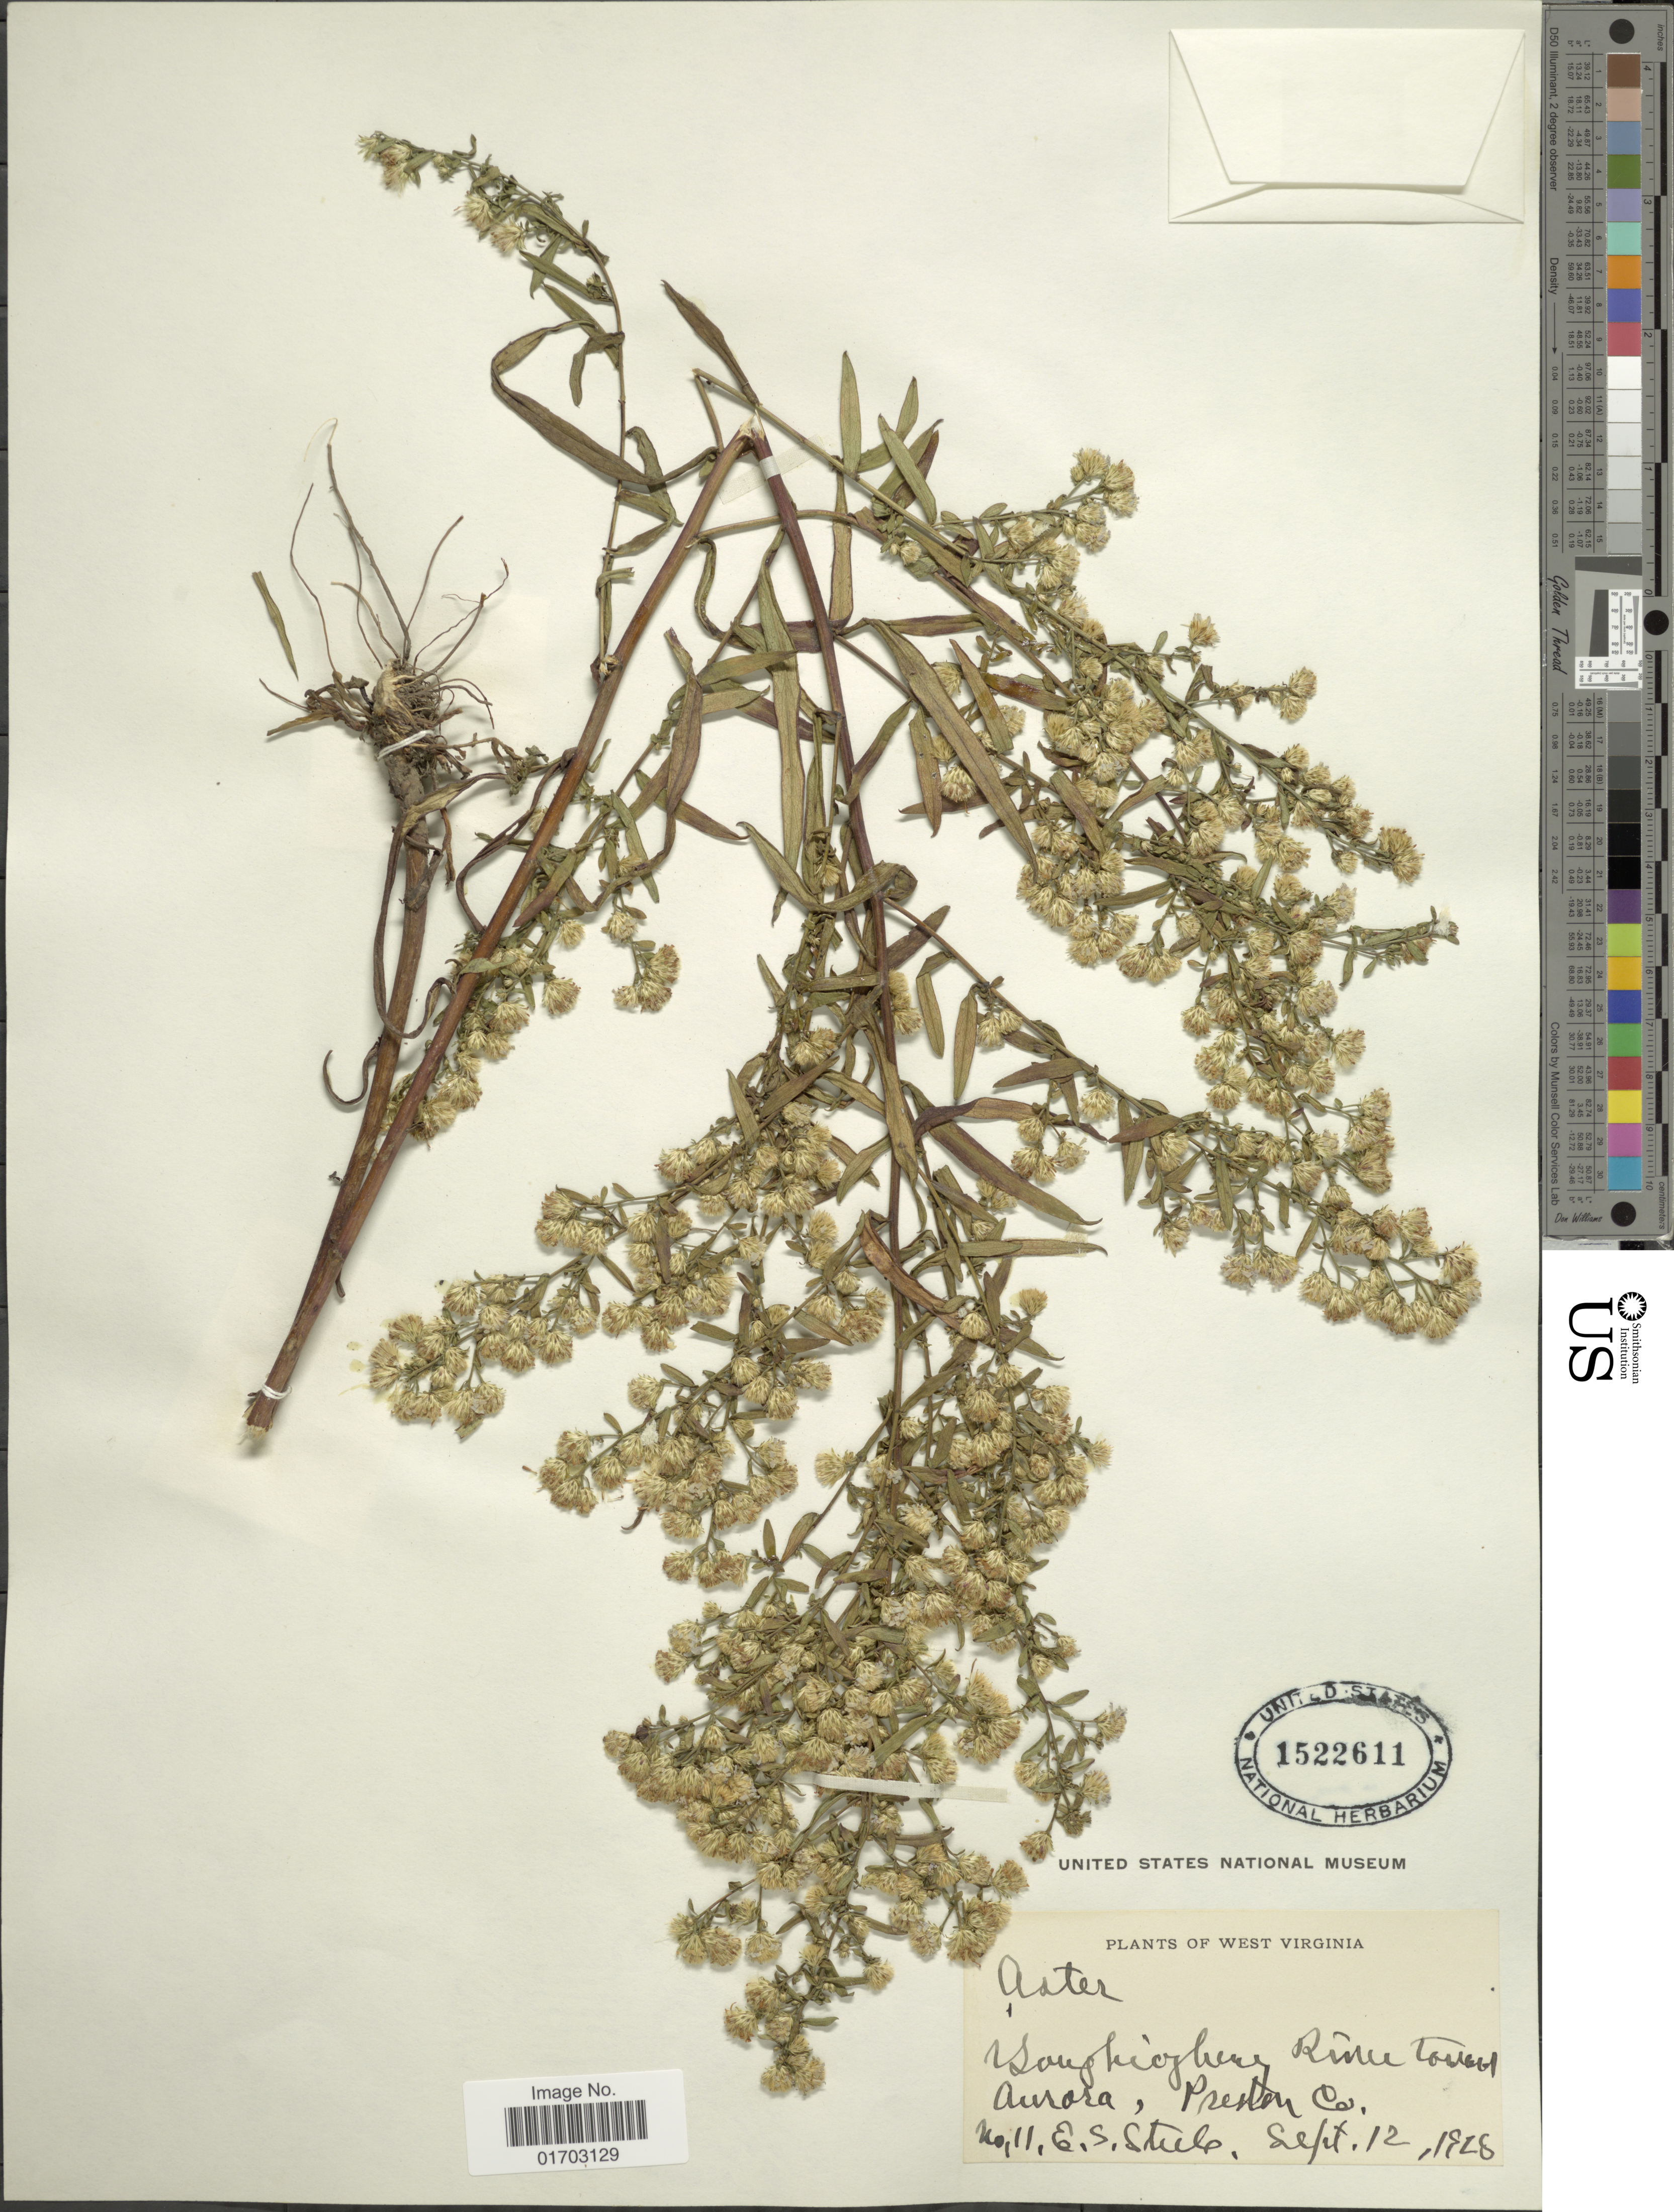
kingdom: Plantae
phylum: Tracheophyta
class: Magnoliopsida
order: Asterales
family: Asteraceae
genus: Symphyotrichum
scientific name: Symphyotrichum simplex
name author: (Willd.) Á. Löve & D. Löve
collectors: E. Steele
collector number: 11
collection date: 1828-09-12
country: United States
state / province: West Virginia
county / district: Preston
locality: Yanghhiogeny River Toward Aurora.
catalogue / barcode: US 1522611